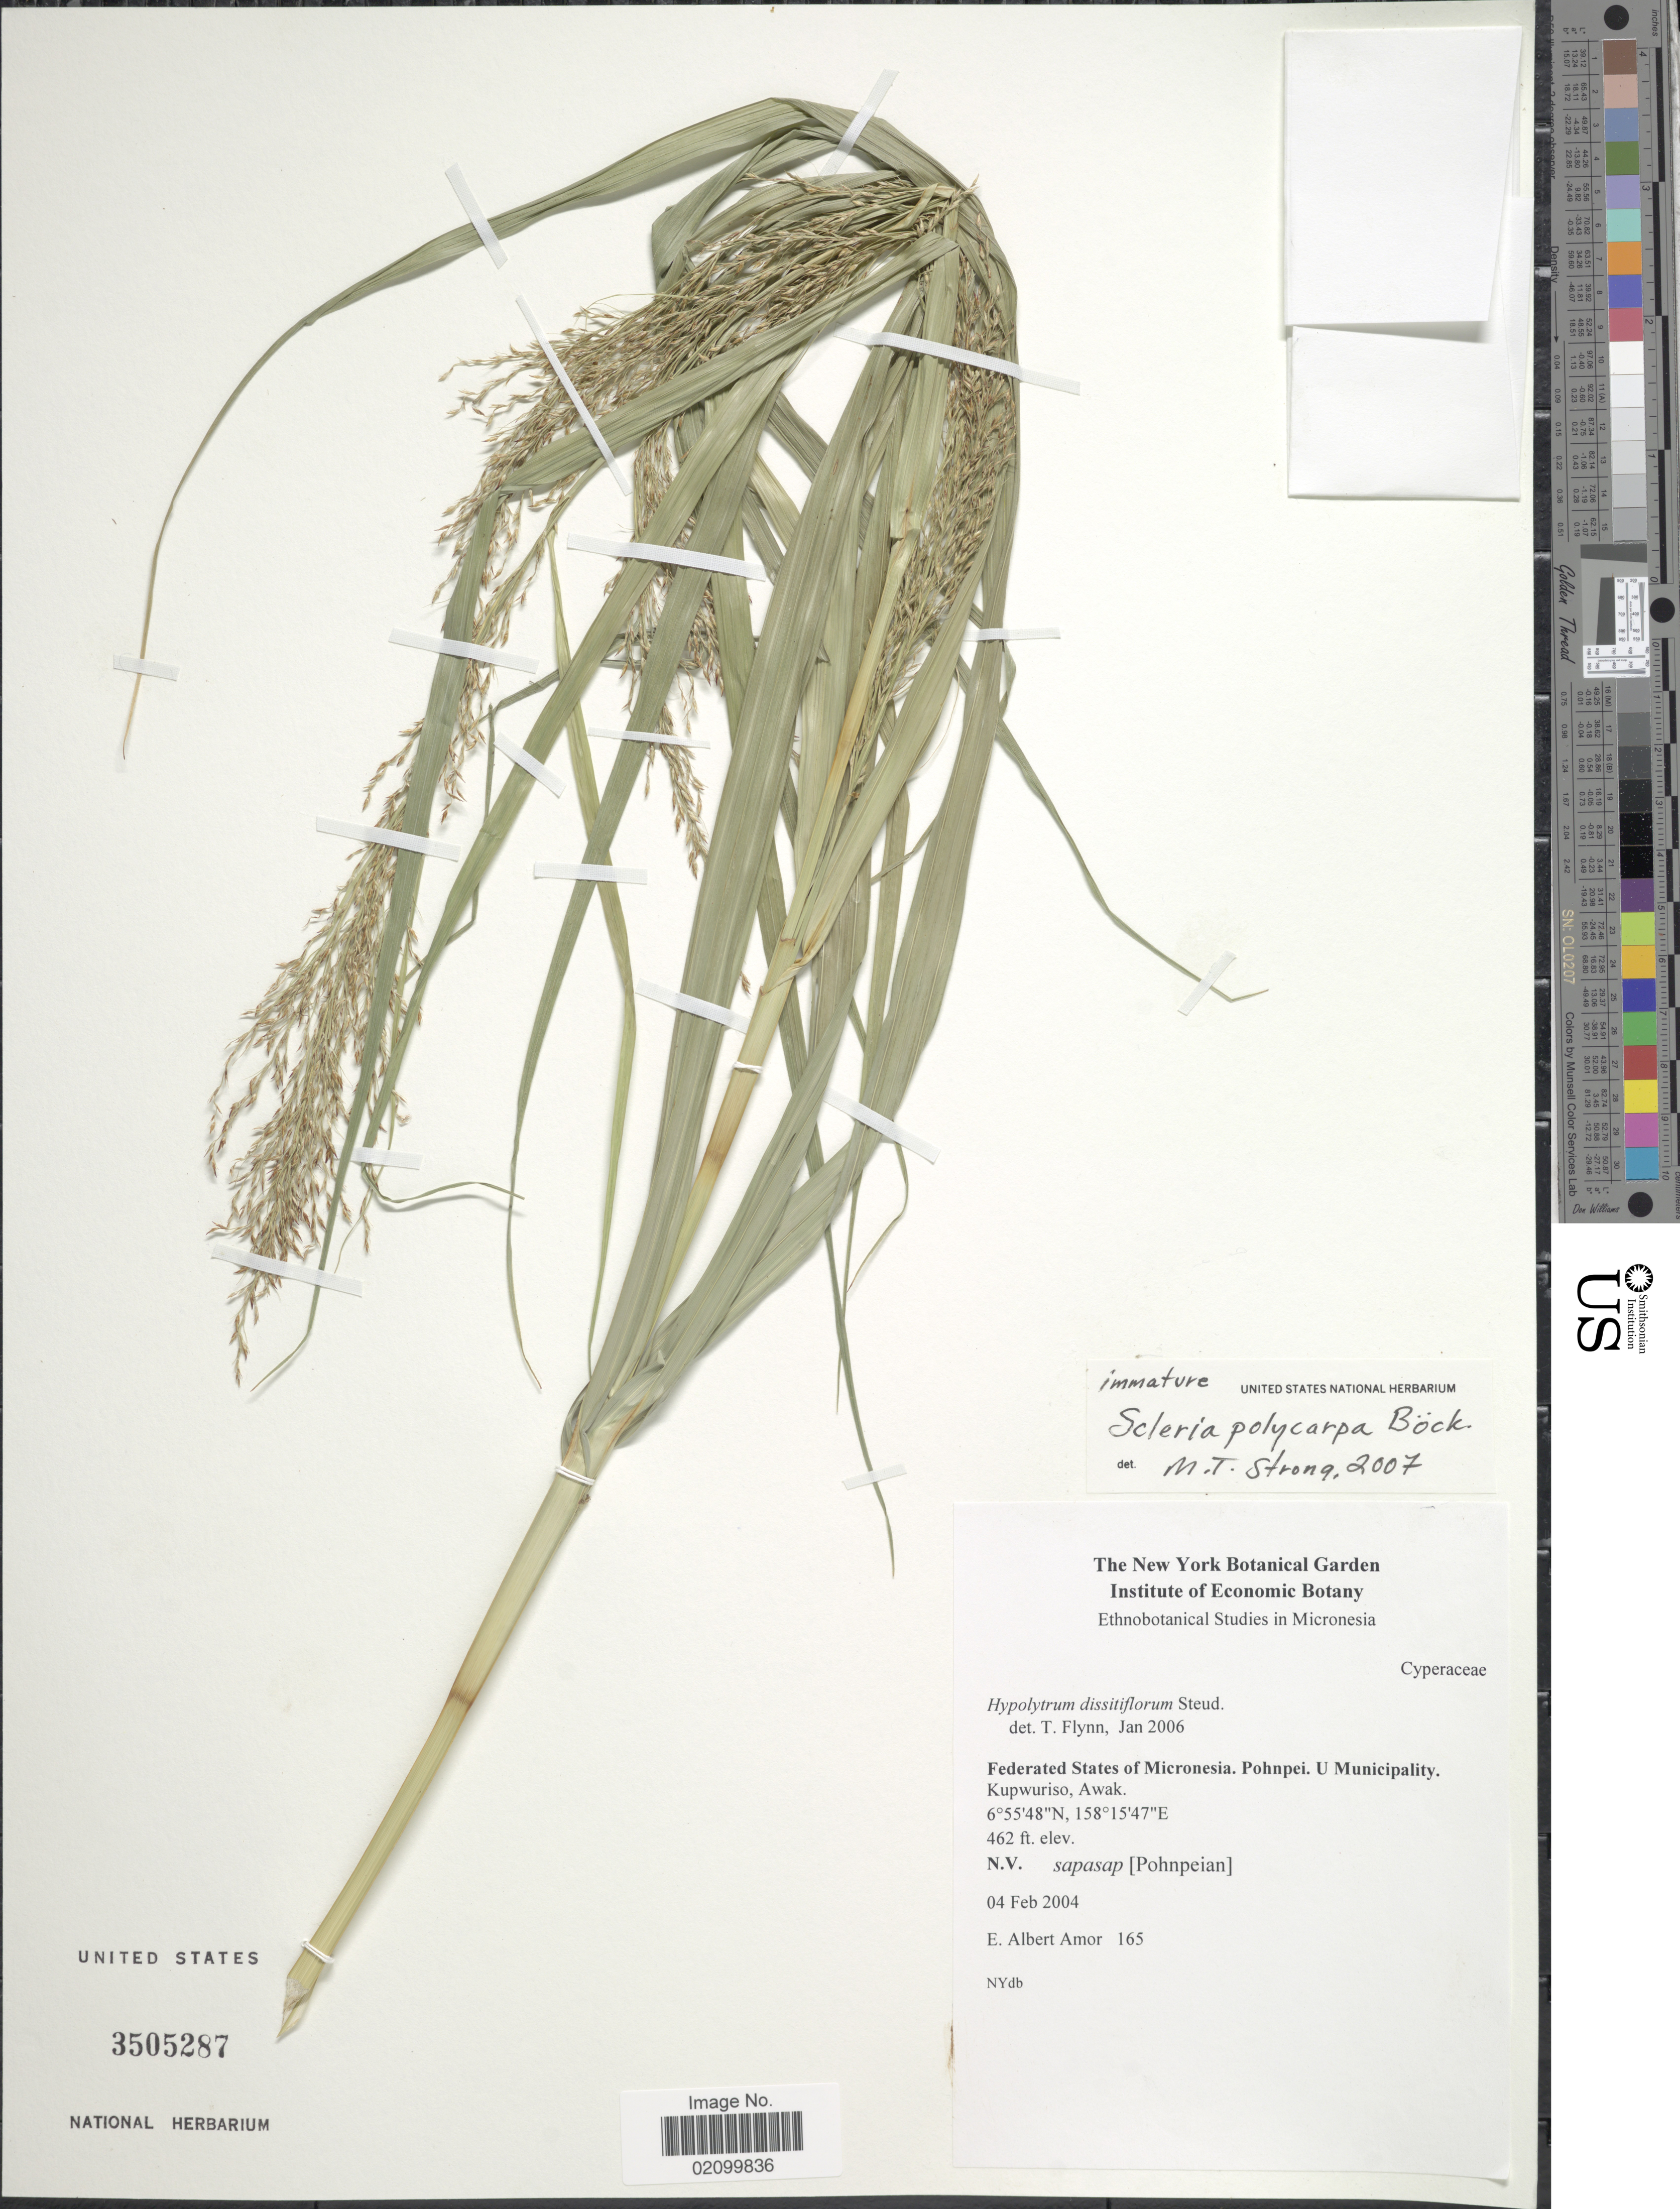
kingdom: Plantae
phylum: Tracheophyta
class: Liliopsida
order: Poales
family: Cyperaceae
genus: Scleria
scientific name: Scleria polycarpa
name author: Boeckeler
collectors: E. A. Amor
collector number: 165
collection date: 2004-02-04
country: Micronesia, Federated States of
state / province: Pohnpei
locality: U Municipality. Kupwuriso, Awak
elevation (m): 141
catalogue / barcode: US 3505287